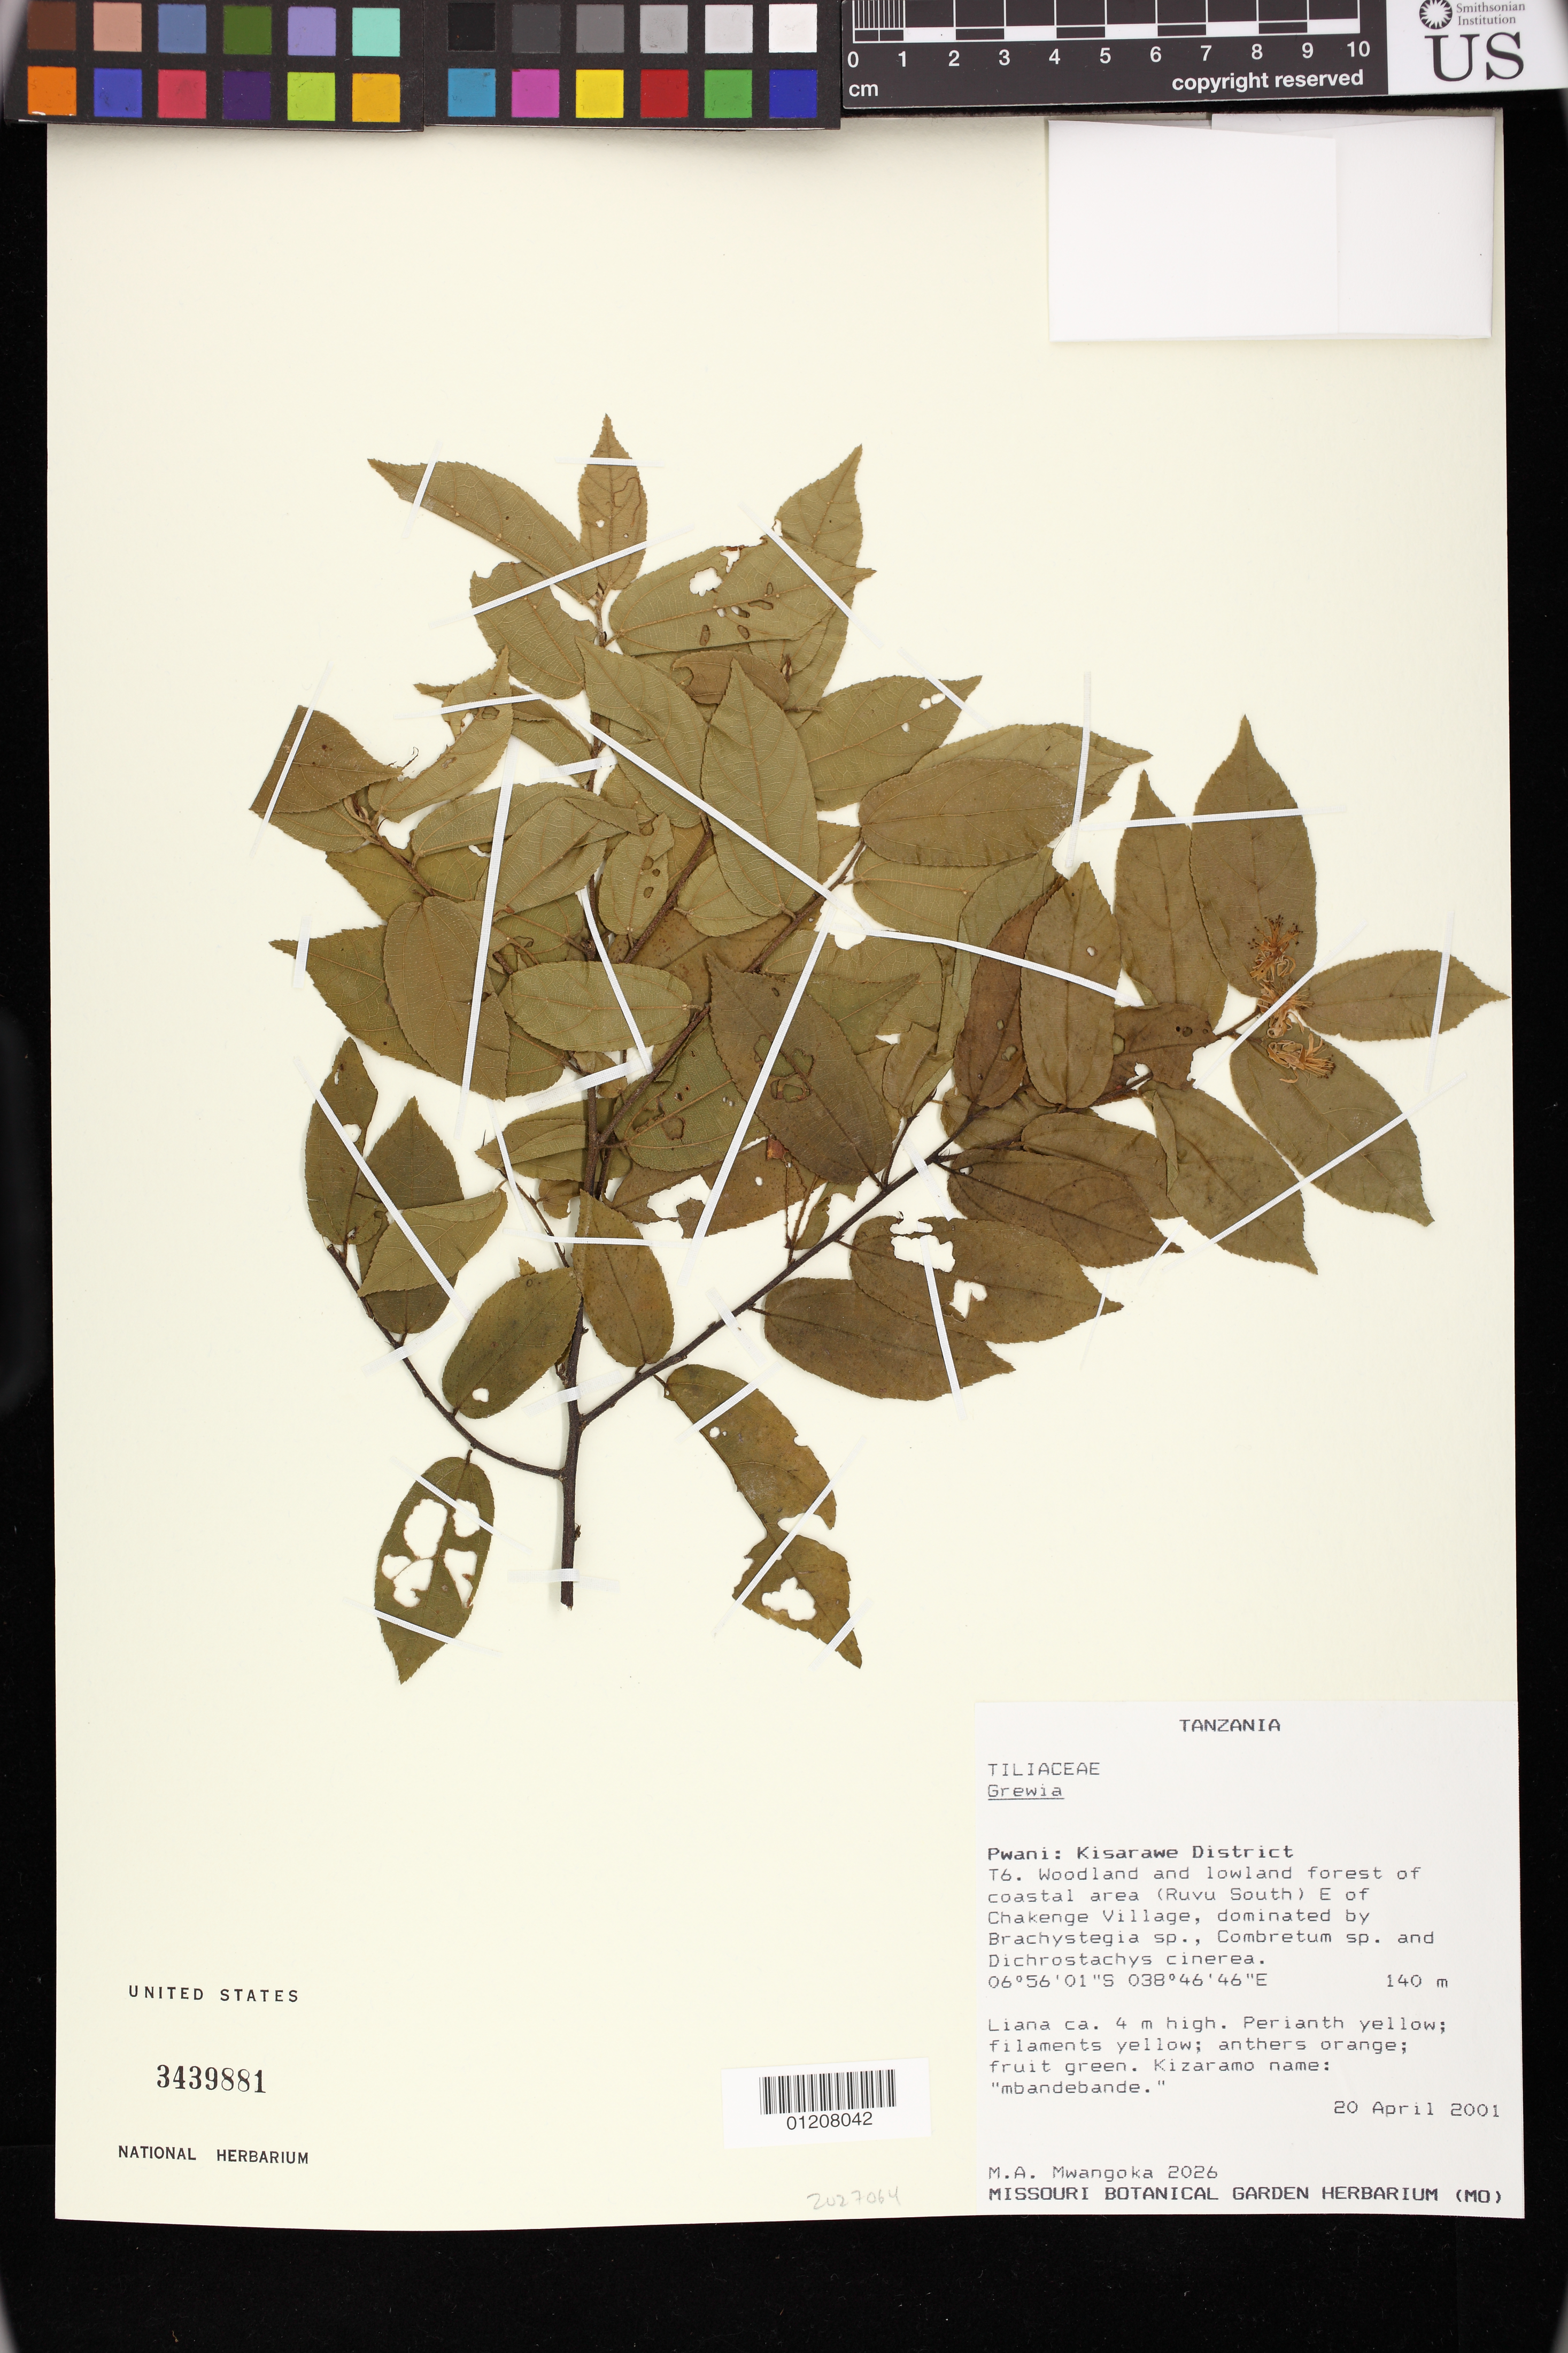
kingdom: Plantae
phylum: Tracheophyta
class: Magnoliopsida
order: Malvales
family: Malvaceae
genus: Grewia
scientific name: Grewia sp.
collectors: M. A. Mwangoka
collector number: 2026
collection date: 2001-04-20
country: Tanzania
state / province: Pwani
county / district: Kisarawe District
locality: T6. Woodland and lowland forest of coastal area(Ruvu South) E of Chakenge Village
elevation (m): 140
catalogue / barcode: US 3439881